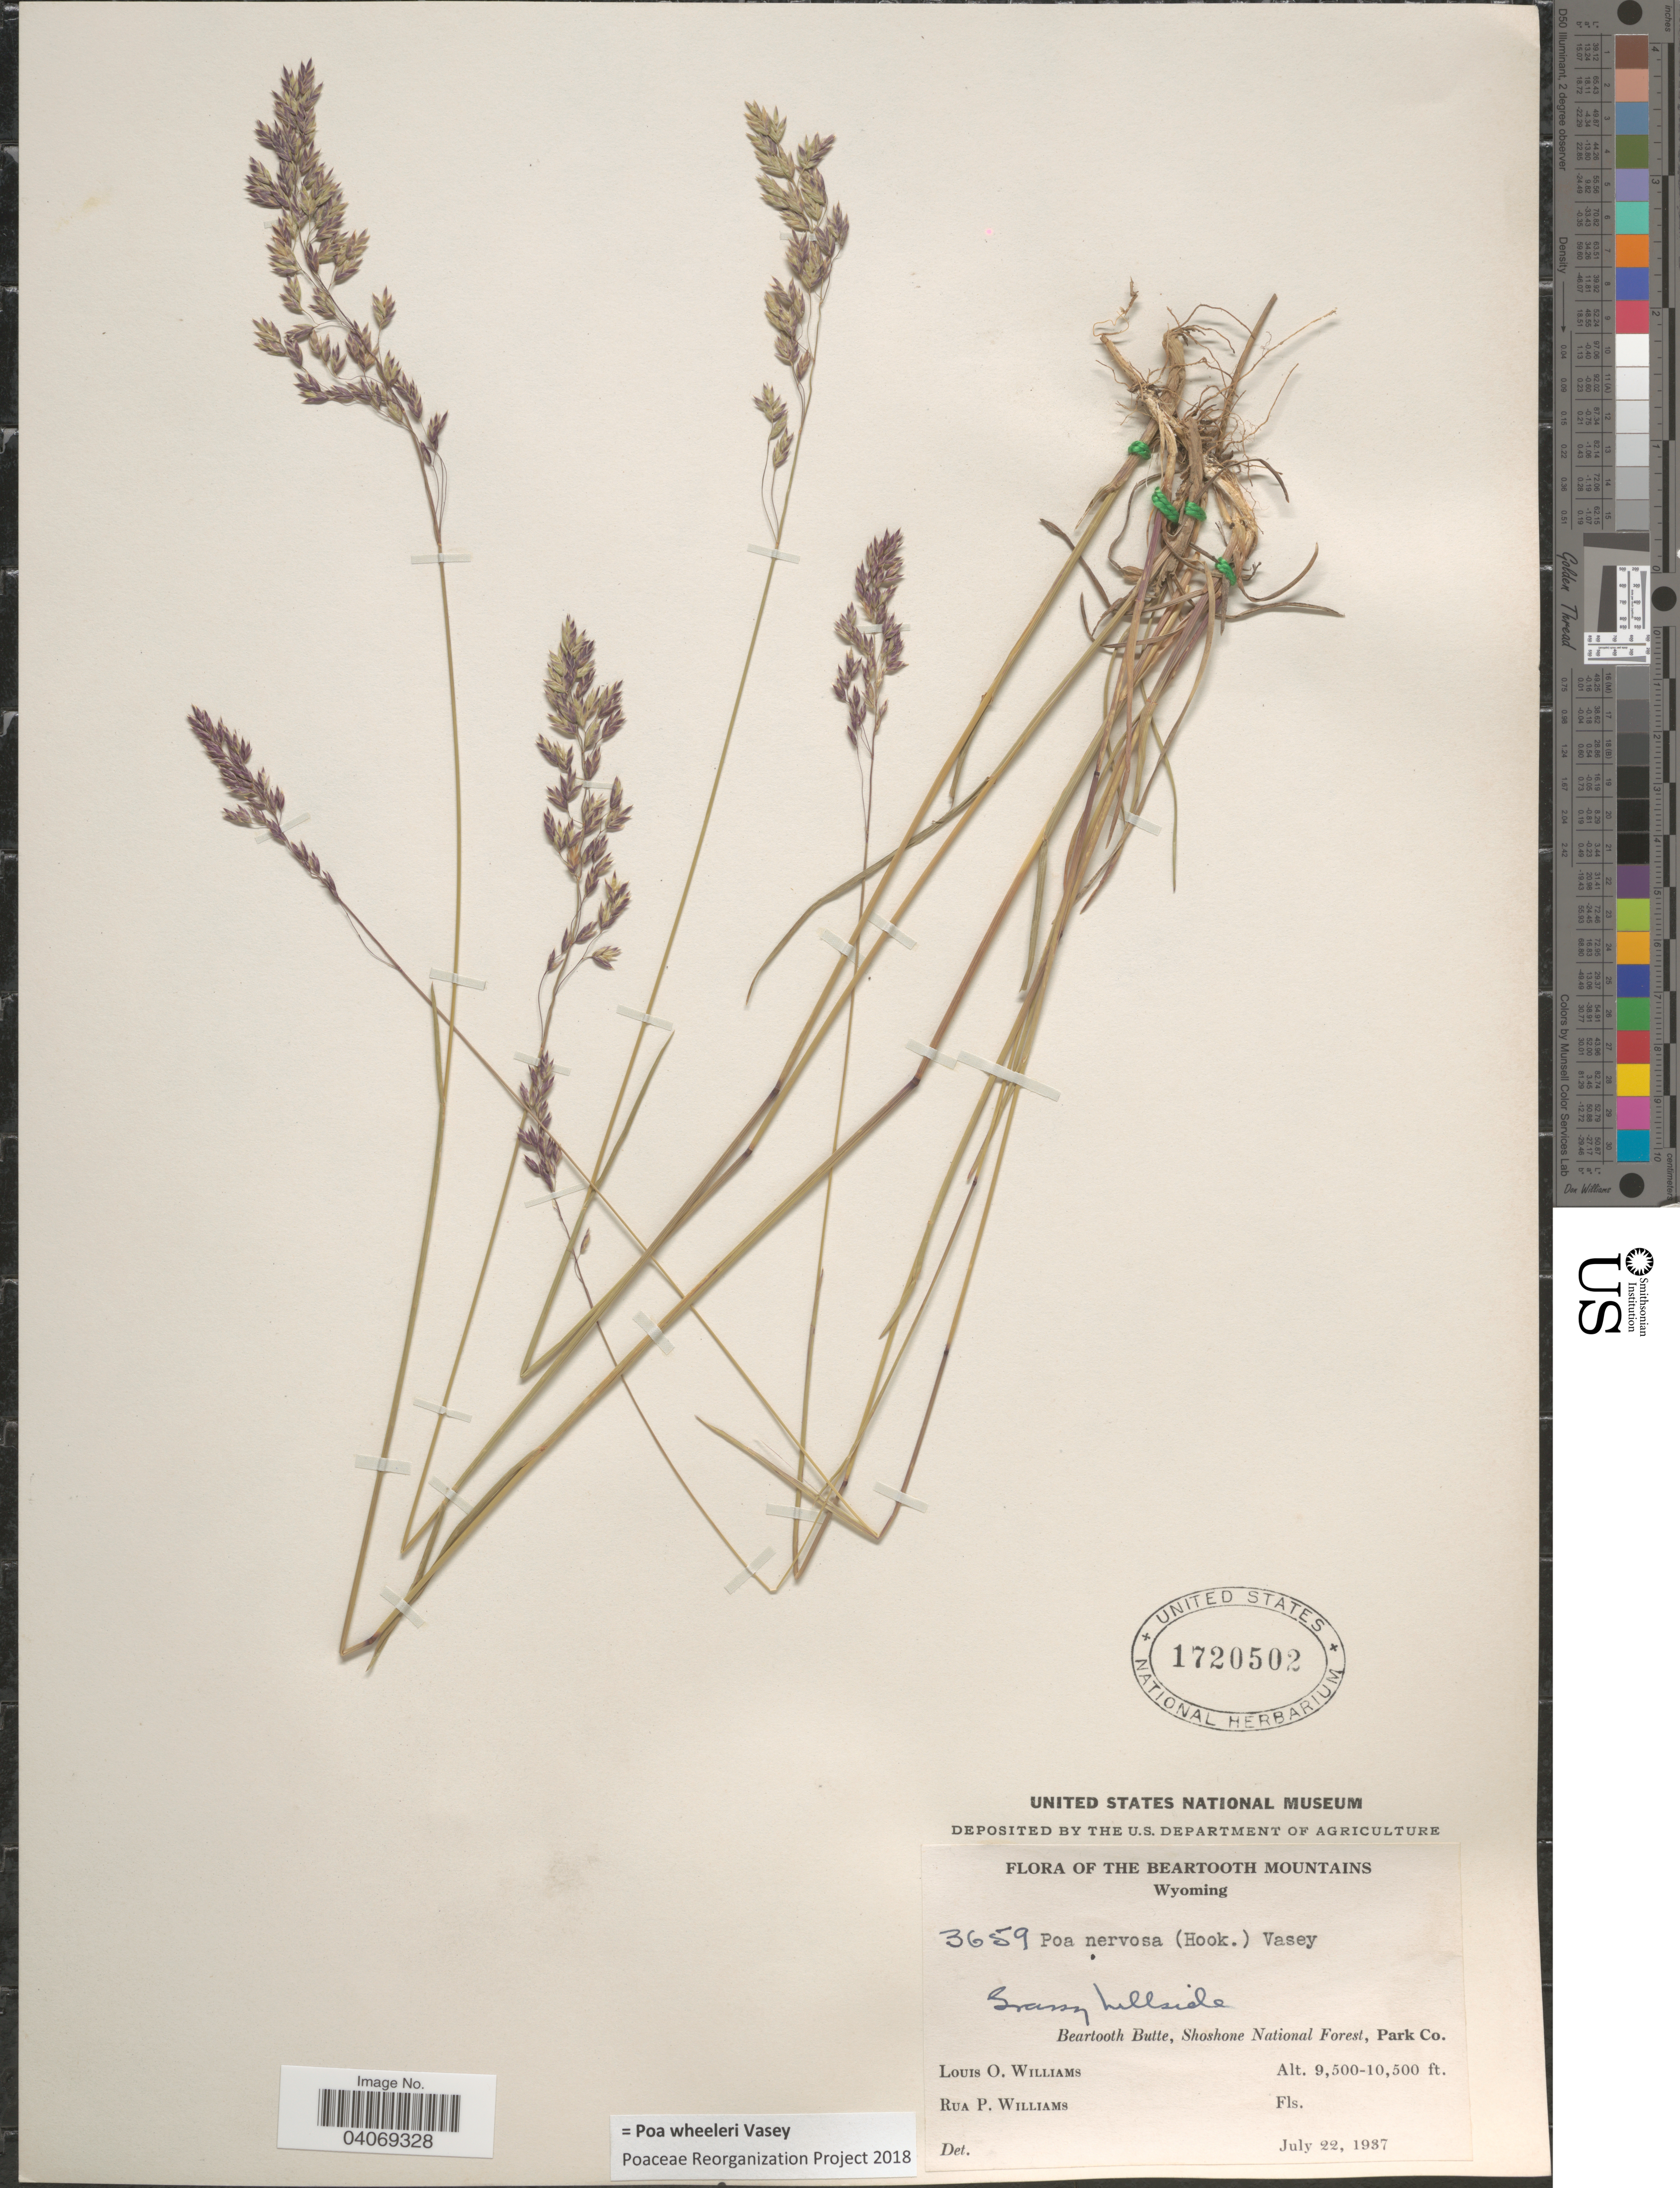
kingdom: Plantae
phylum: Tracheophyta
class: Liliopsida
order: Poales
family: Poaceae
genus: Poa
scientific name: Poa wheeleri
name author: Vasey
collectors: L. O. Williams & R. P. Williams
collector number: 3659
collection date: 1937-07-22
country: United States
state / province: Wyoming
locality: The Beartooth Mountains. Grassy hillside. Beartooth Butte, Shoshone National Forest, Park Co.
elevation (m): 2896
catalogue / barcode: US 1720502